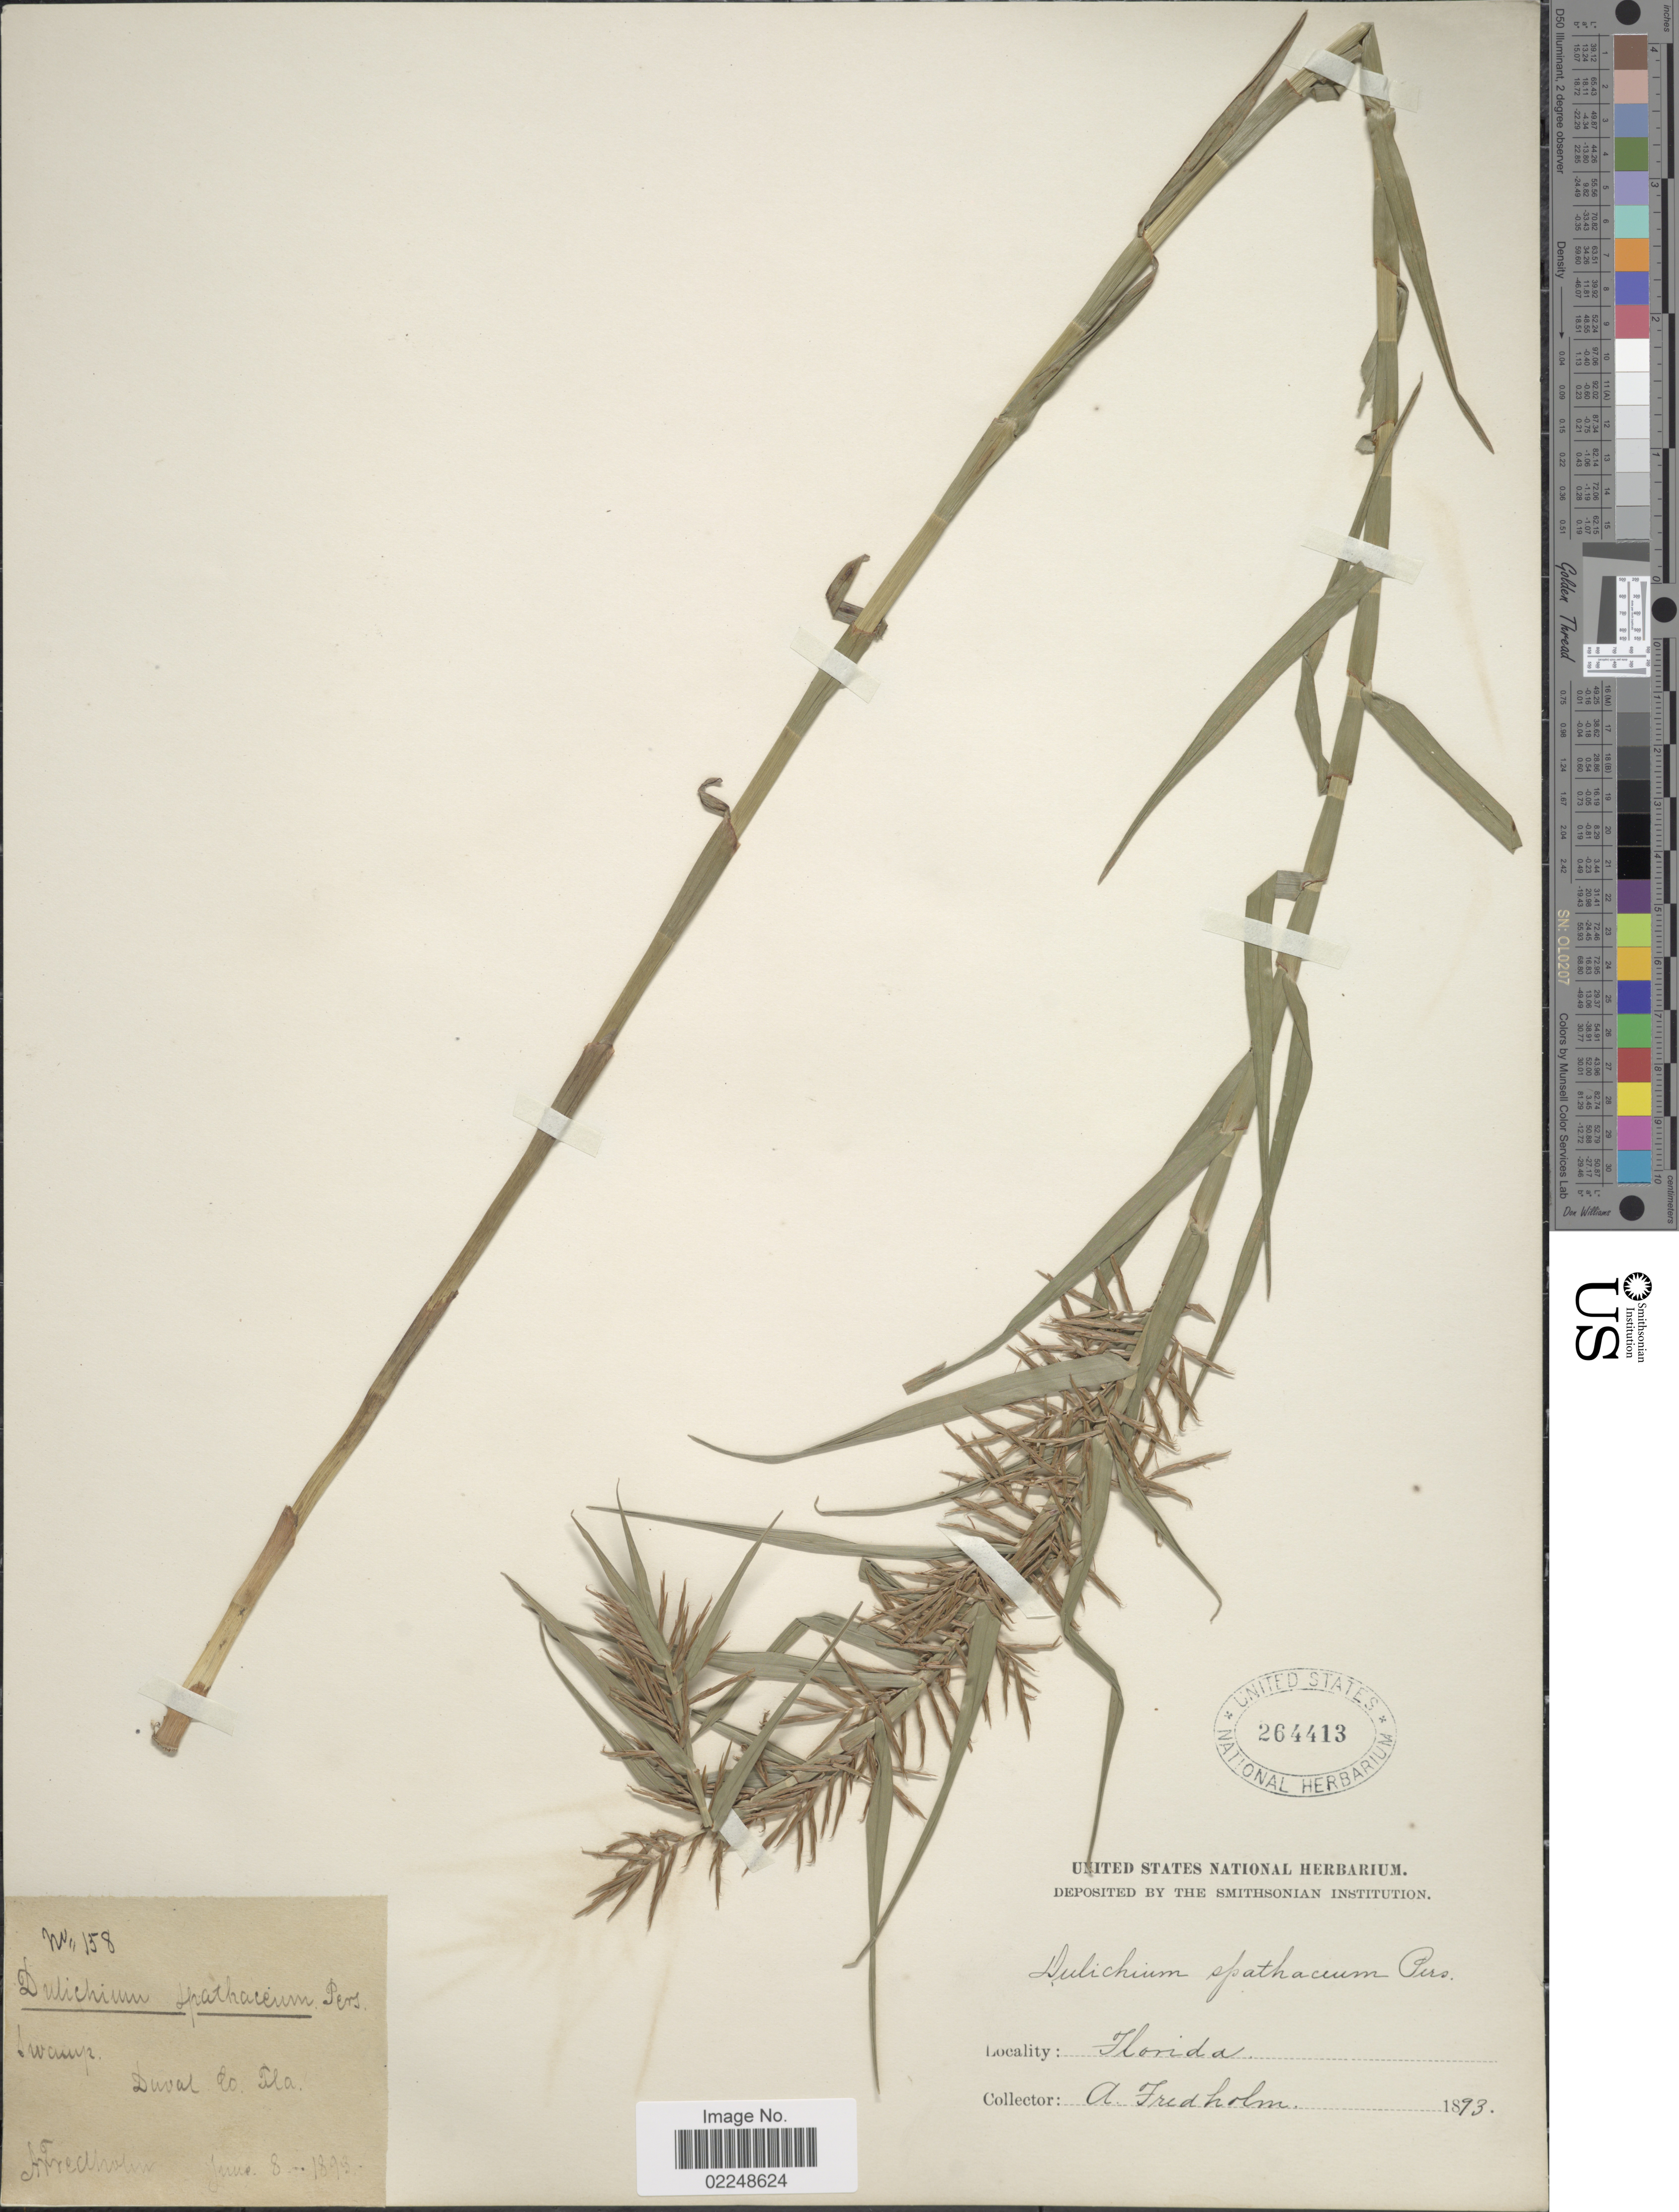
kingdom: Plantae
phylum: Tracheophyta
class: Liliopsida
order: Poales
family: Cyperaceae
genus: Dulichium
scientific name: Dulichium arundinaceum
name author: (L.) Britton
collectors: A. Fredholm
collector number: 158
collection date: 1893-06-08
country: United States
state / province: Florida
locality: Duval Co.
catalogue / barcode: US 264413